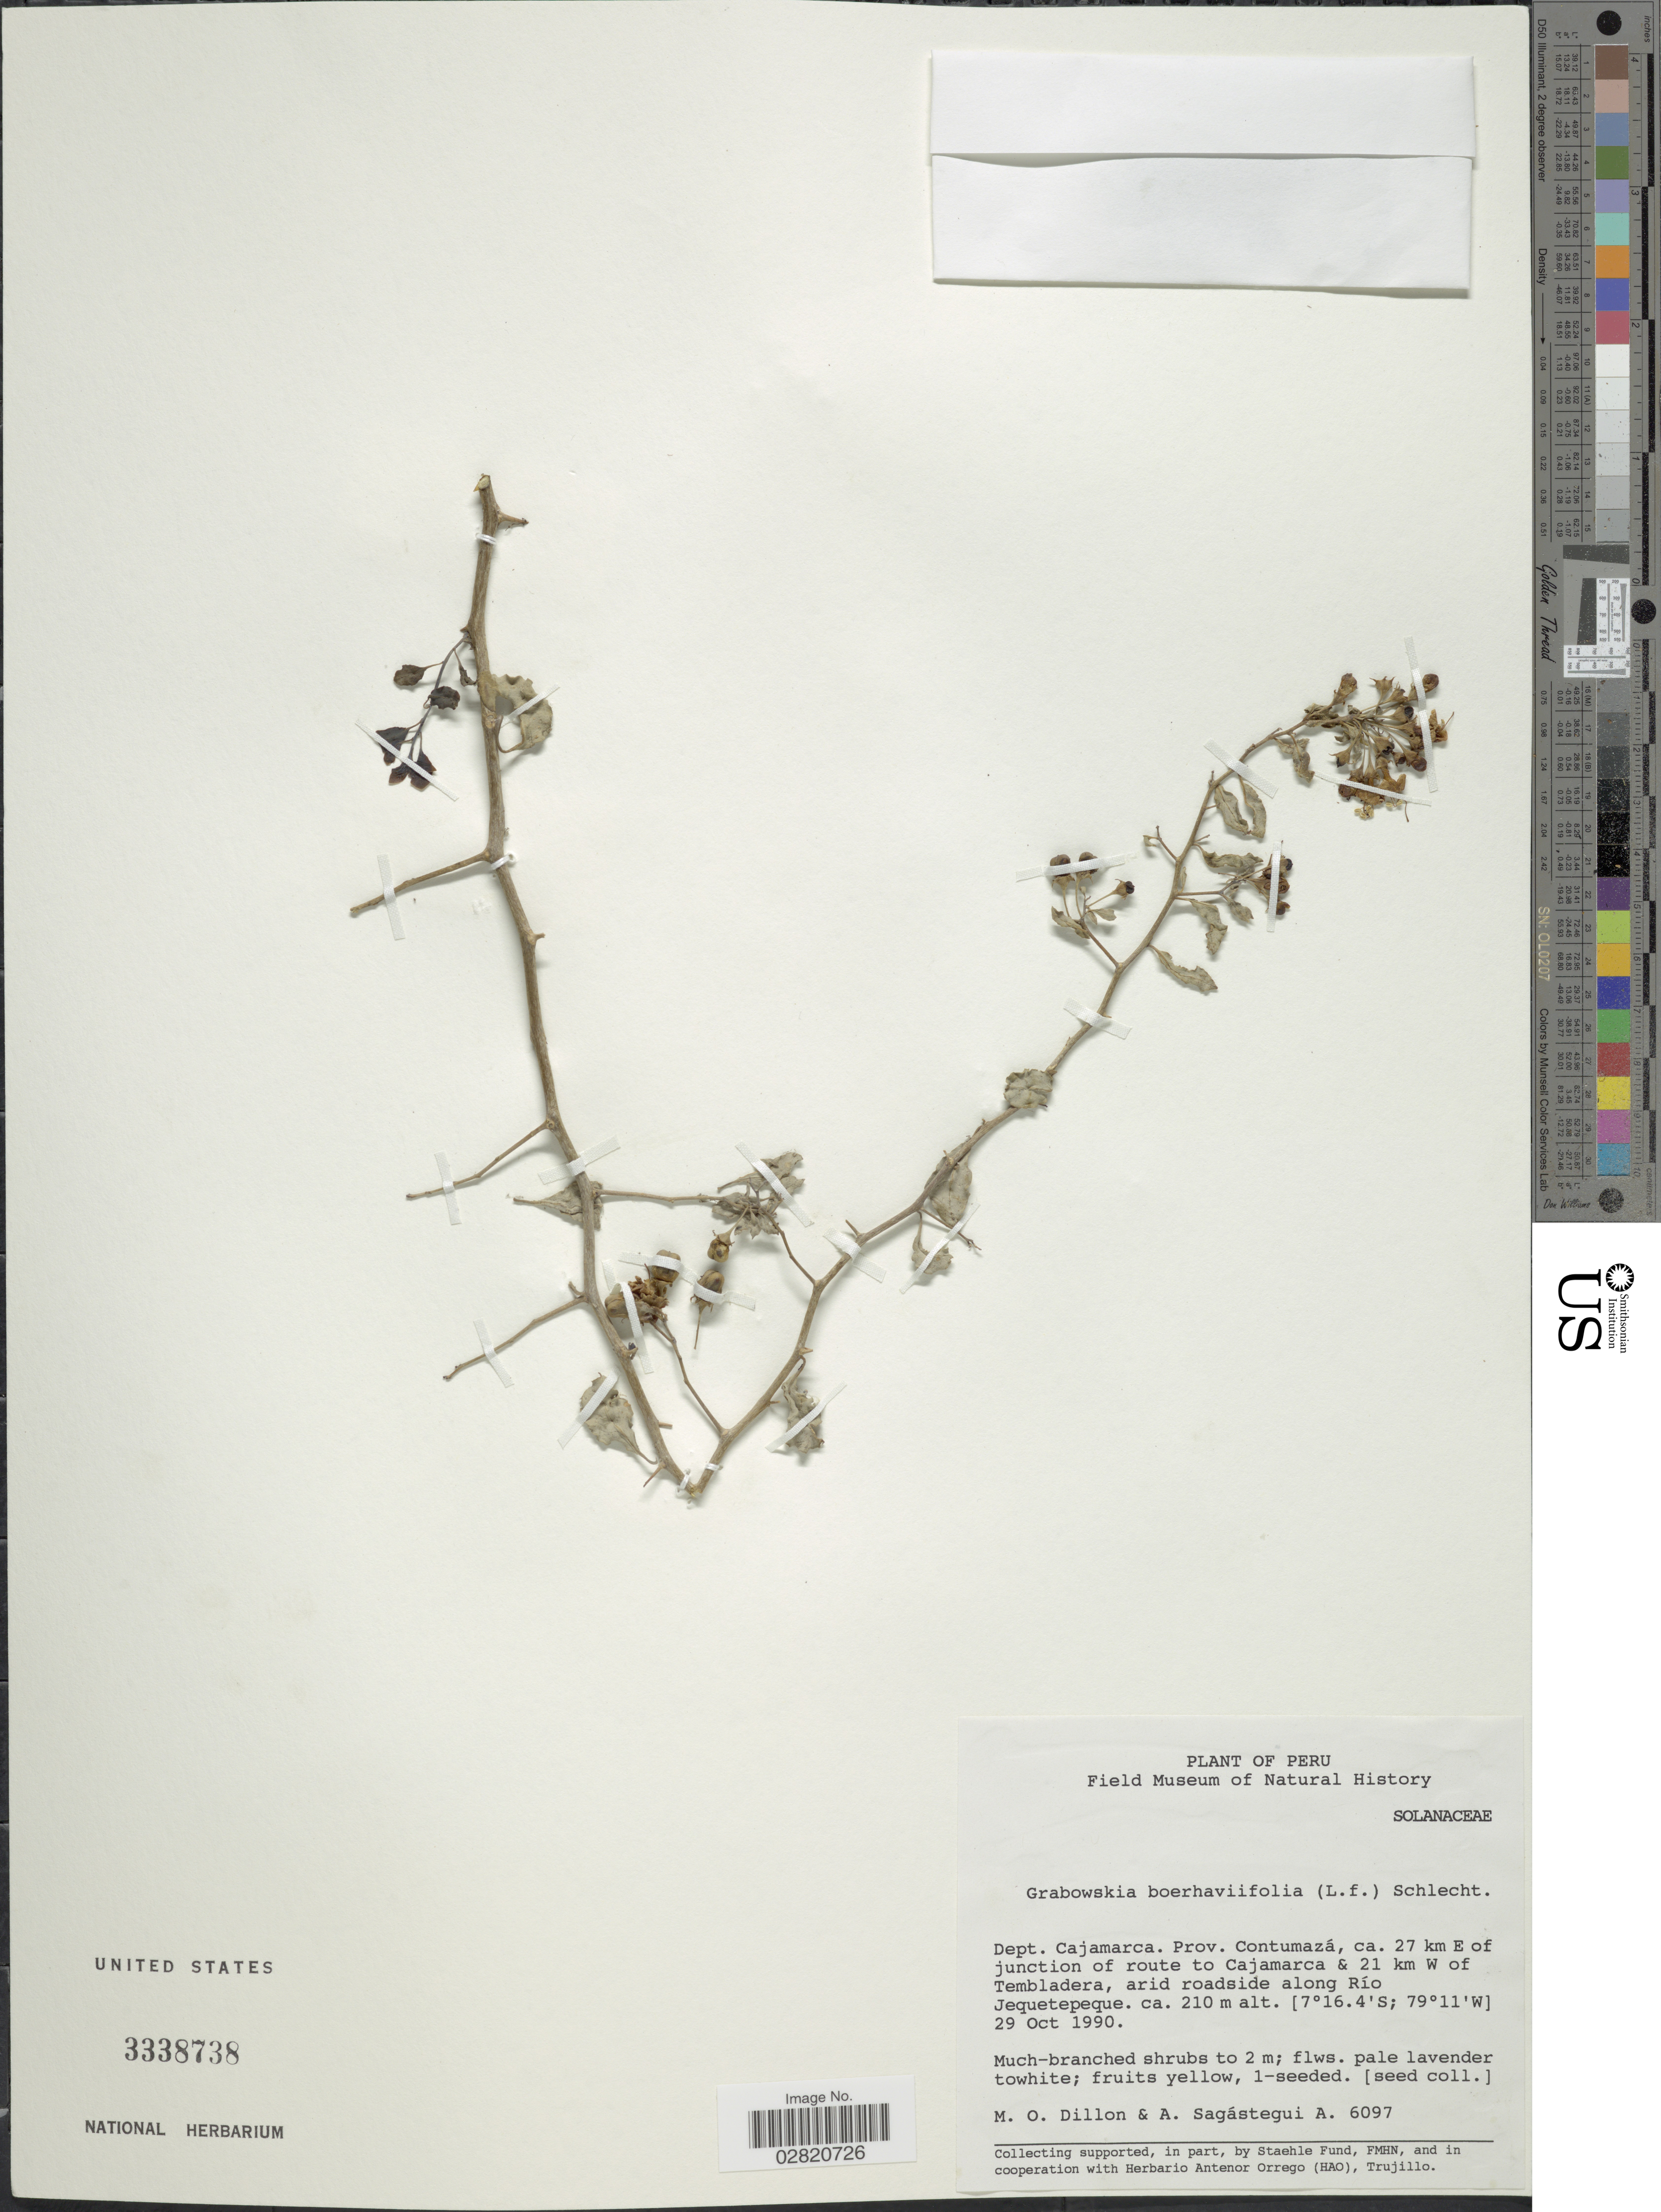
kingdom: Plantae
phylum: Tracheophyta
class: Magnoliopsida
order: Solanales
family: Solanaceae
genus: Grabowskia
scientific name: Grabowskia boerhaaviifolia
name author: Schltdl.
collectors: M. O. Dillon & A. Sagástegui A.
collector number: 6097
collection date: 1990-10-29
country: Peru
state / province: Cajamarca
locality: Dept. Cajamarca. Prov. Contumazá, ca. 27 km E of junction of route to Cajamarca & 21 km W of Tembladera, arid roadside along Río Jequetepeque.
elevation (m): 210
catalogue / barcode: US 3338738